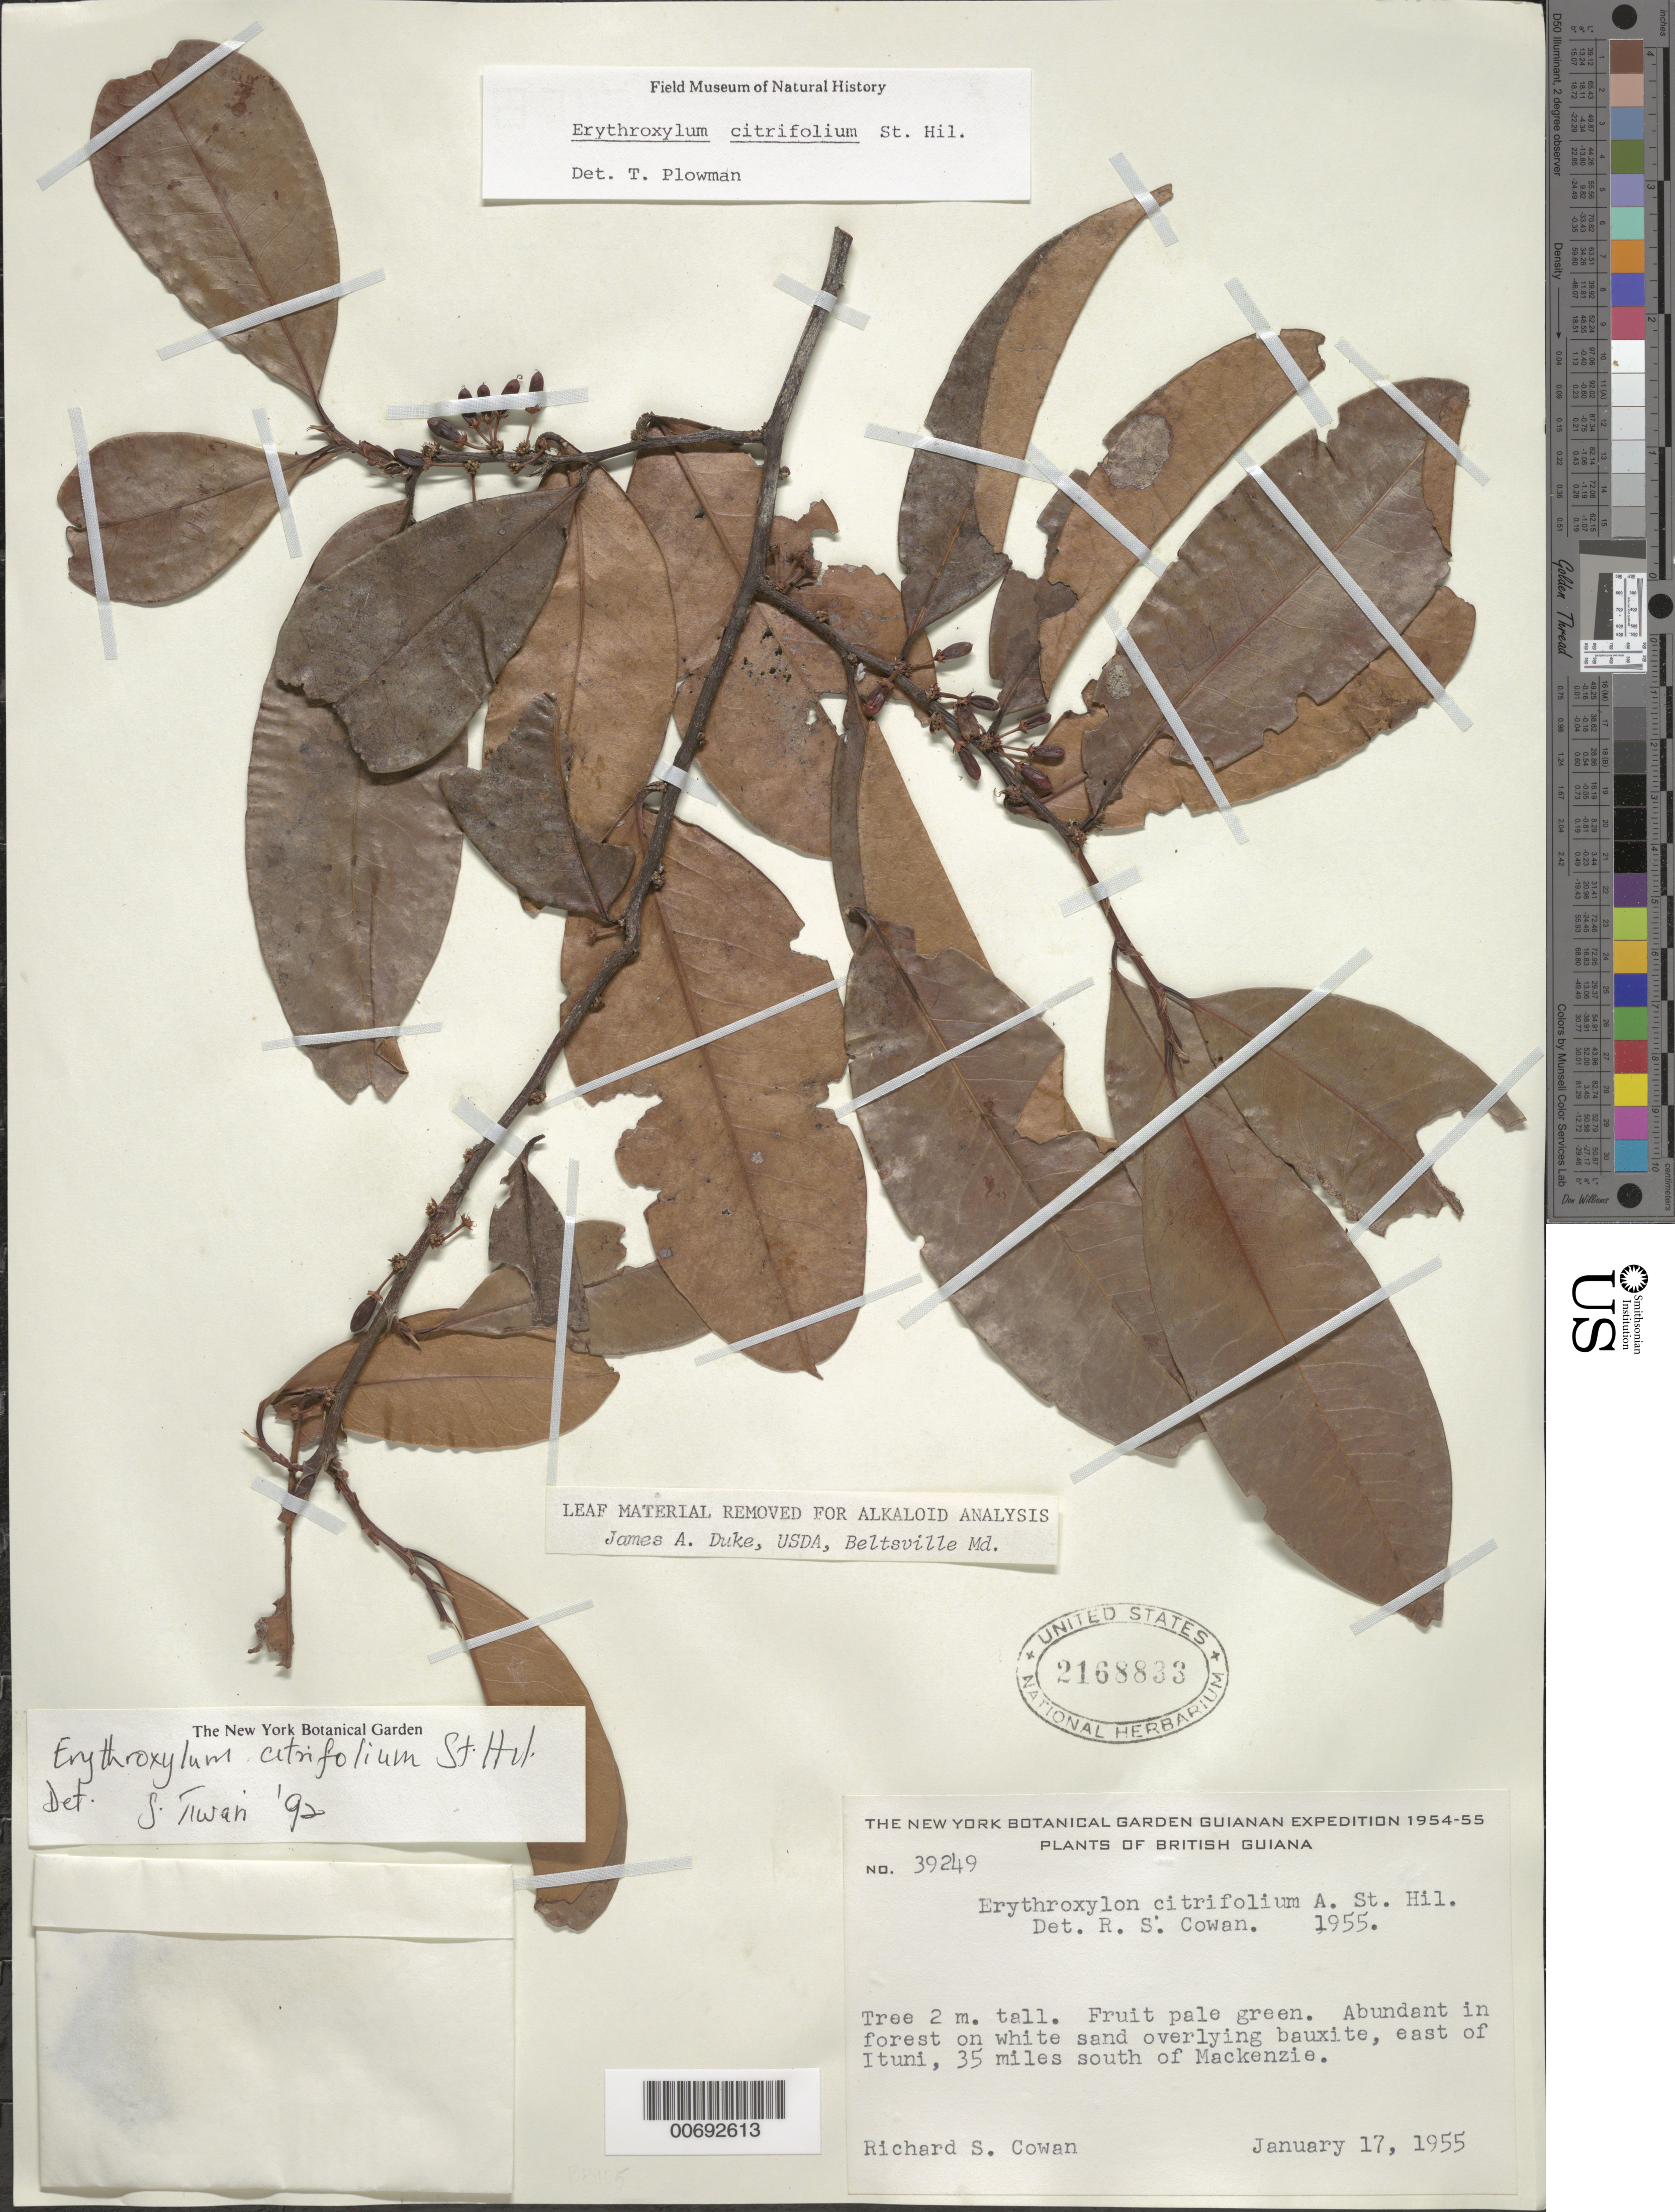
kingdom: Plantae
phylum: Tracheophyta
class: Magnoliopsida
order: Malpighiales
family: Erythroxylaceae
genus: Erythroxylum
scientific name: Erythroxylum citrifolium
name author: A. St.-Hil.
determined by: Cowan, R. S.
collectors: R. S. Cowan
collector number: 39249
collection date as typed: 17-Jan-55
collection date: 1955-01-17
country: Guyana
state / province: U. Demerara-Berbice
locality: Mackenzie Mines area, vic. E of Ituni, 35 mi. S of Mackenzie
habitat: Forest on white sands overlying bauxite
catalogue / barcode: US 2168833